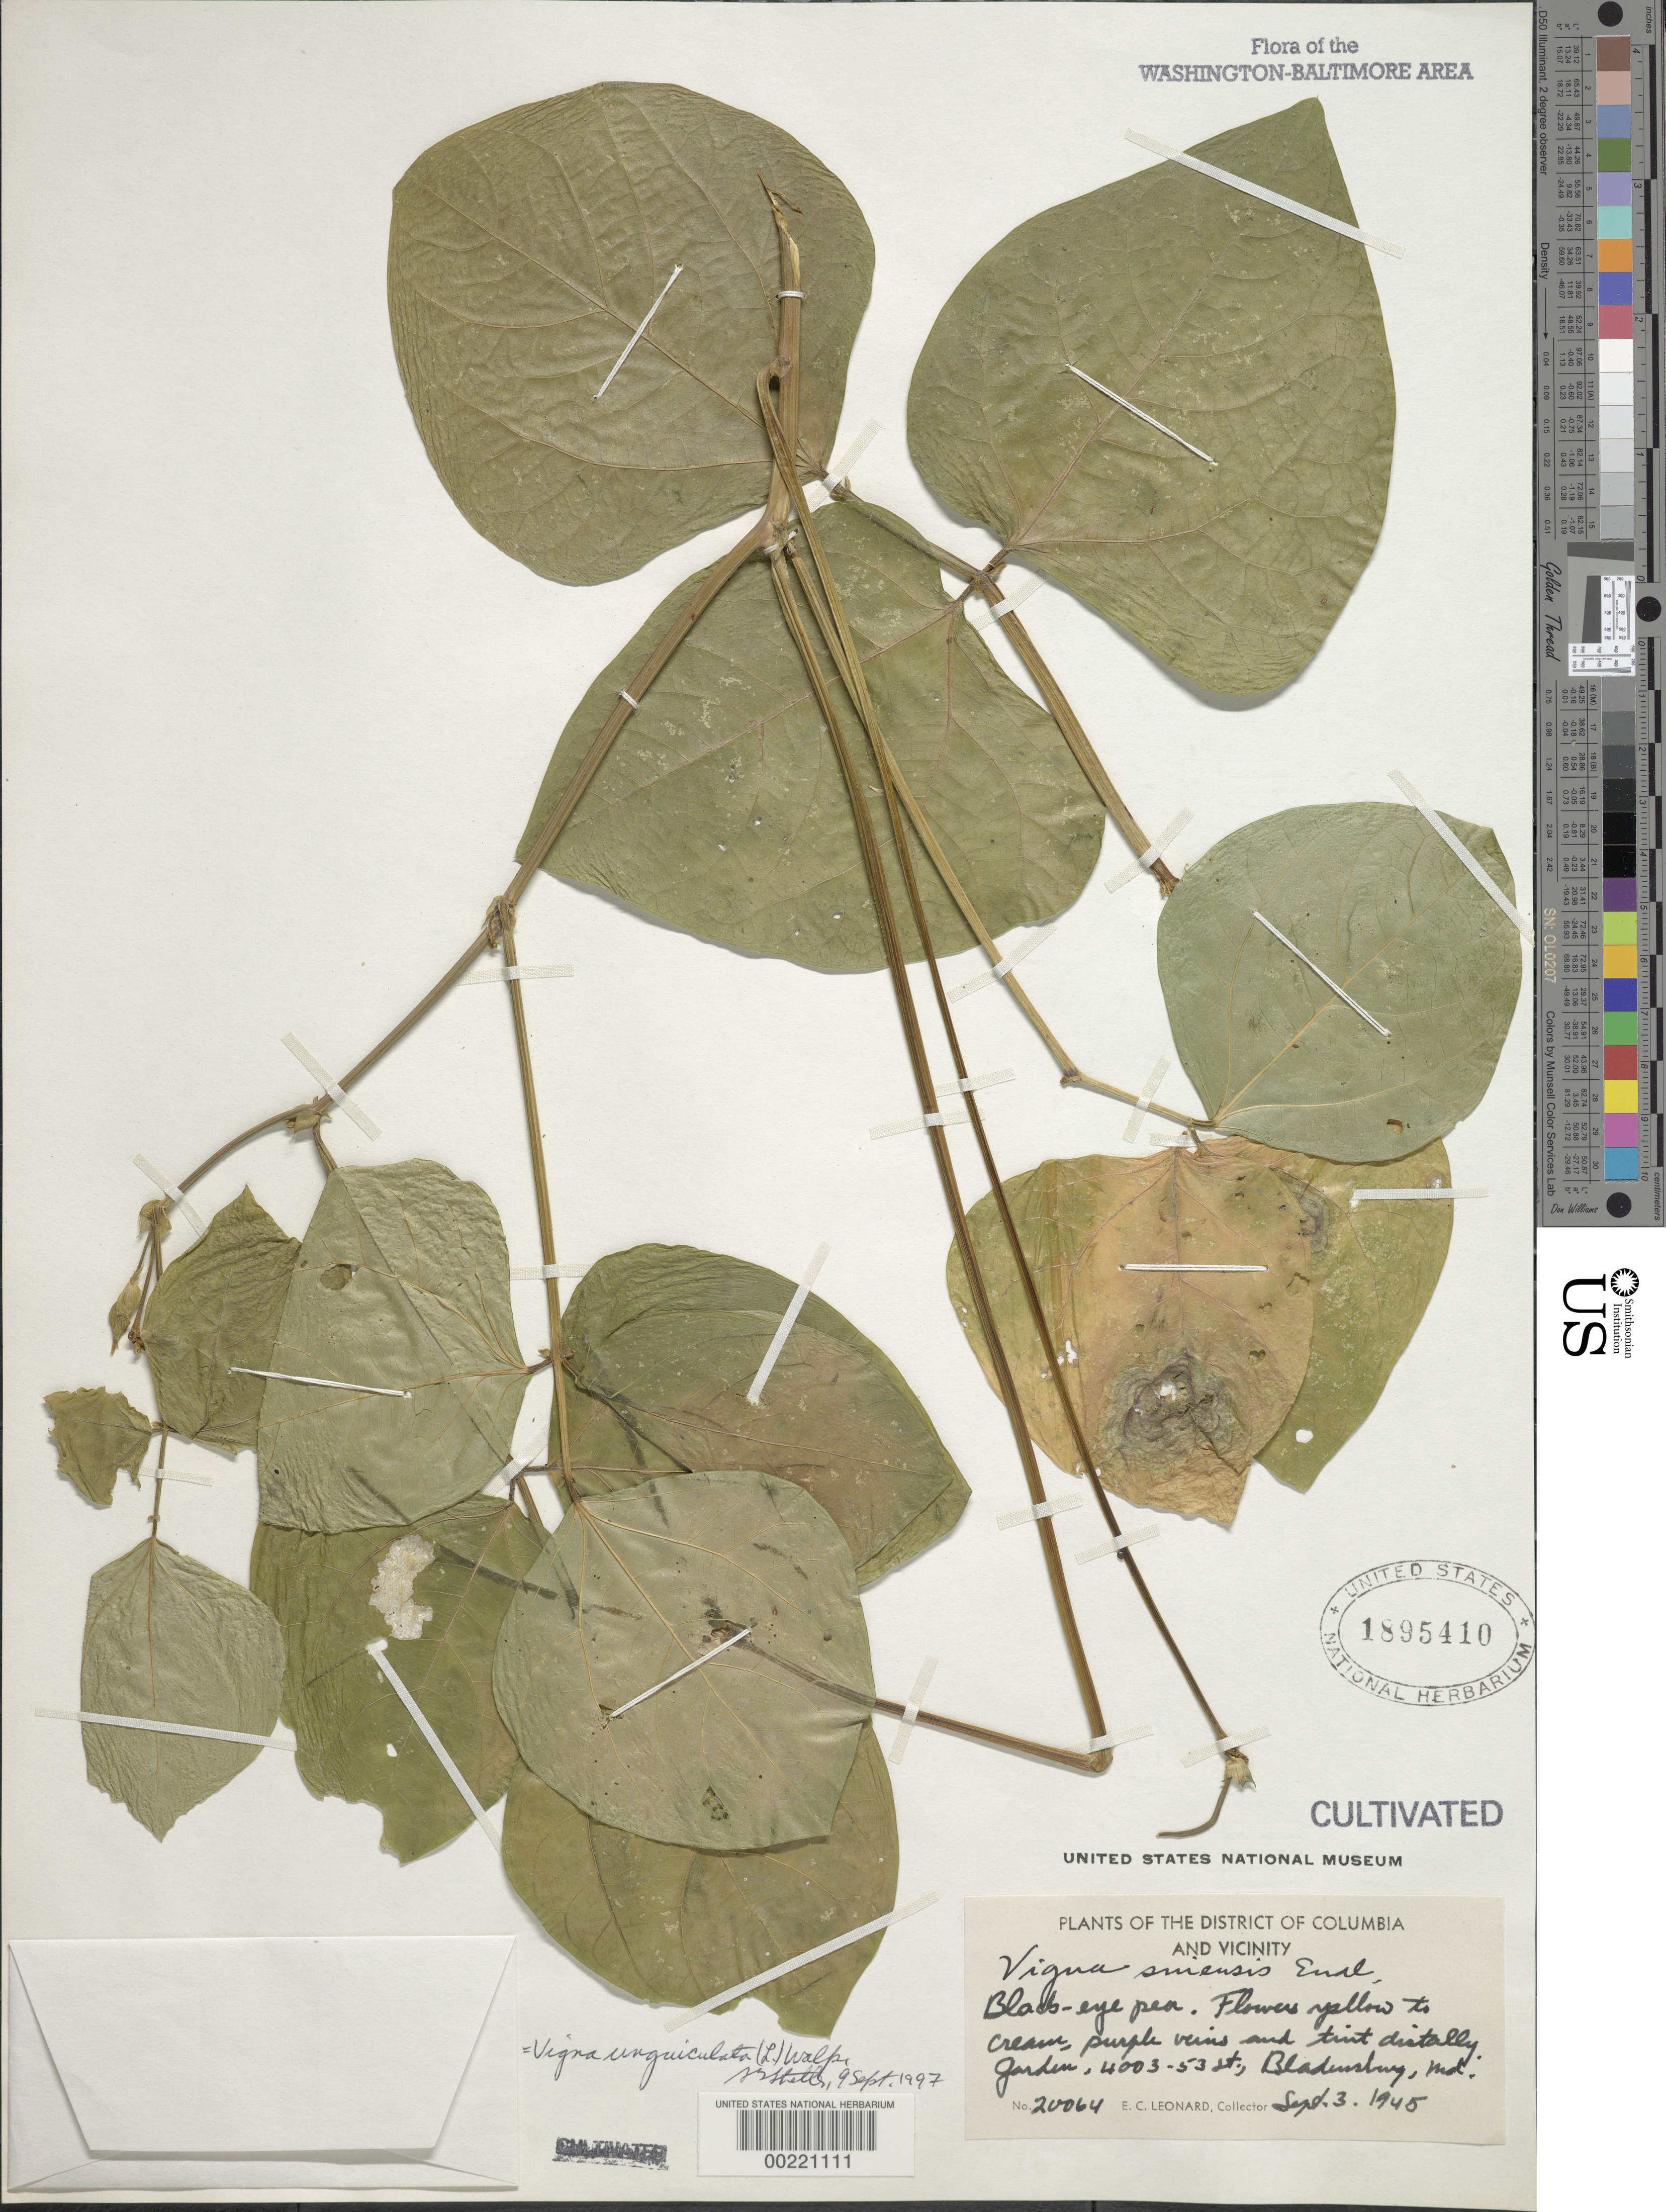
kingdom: Plantae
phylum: Tracheophyta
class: Magnoliopsida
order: Fabales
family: Fabaceae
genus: Vigna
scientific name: Vigna unguiculata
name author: (L.) Walp.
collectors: E. C. Leonard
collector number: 20064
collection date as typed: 03 Sep 1945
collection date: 1945-09-03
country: United States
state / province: Maryland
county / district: Prince George's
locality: Bladensburg, 4003 53 St, Garden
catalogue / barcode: US 1895410